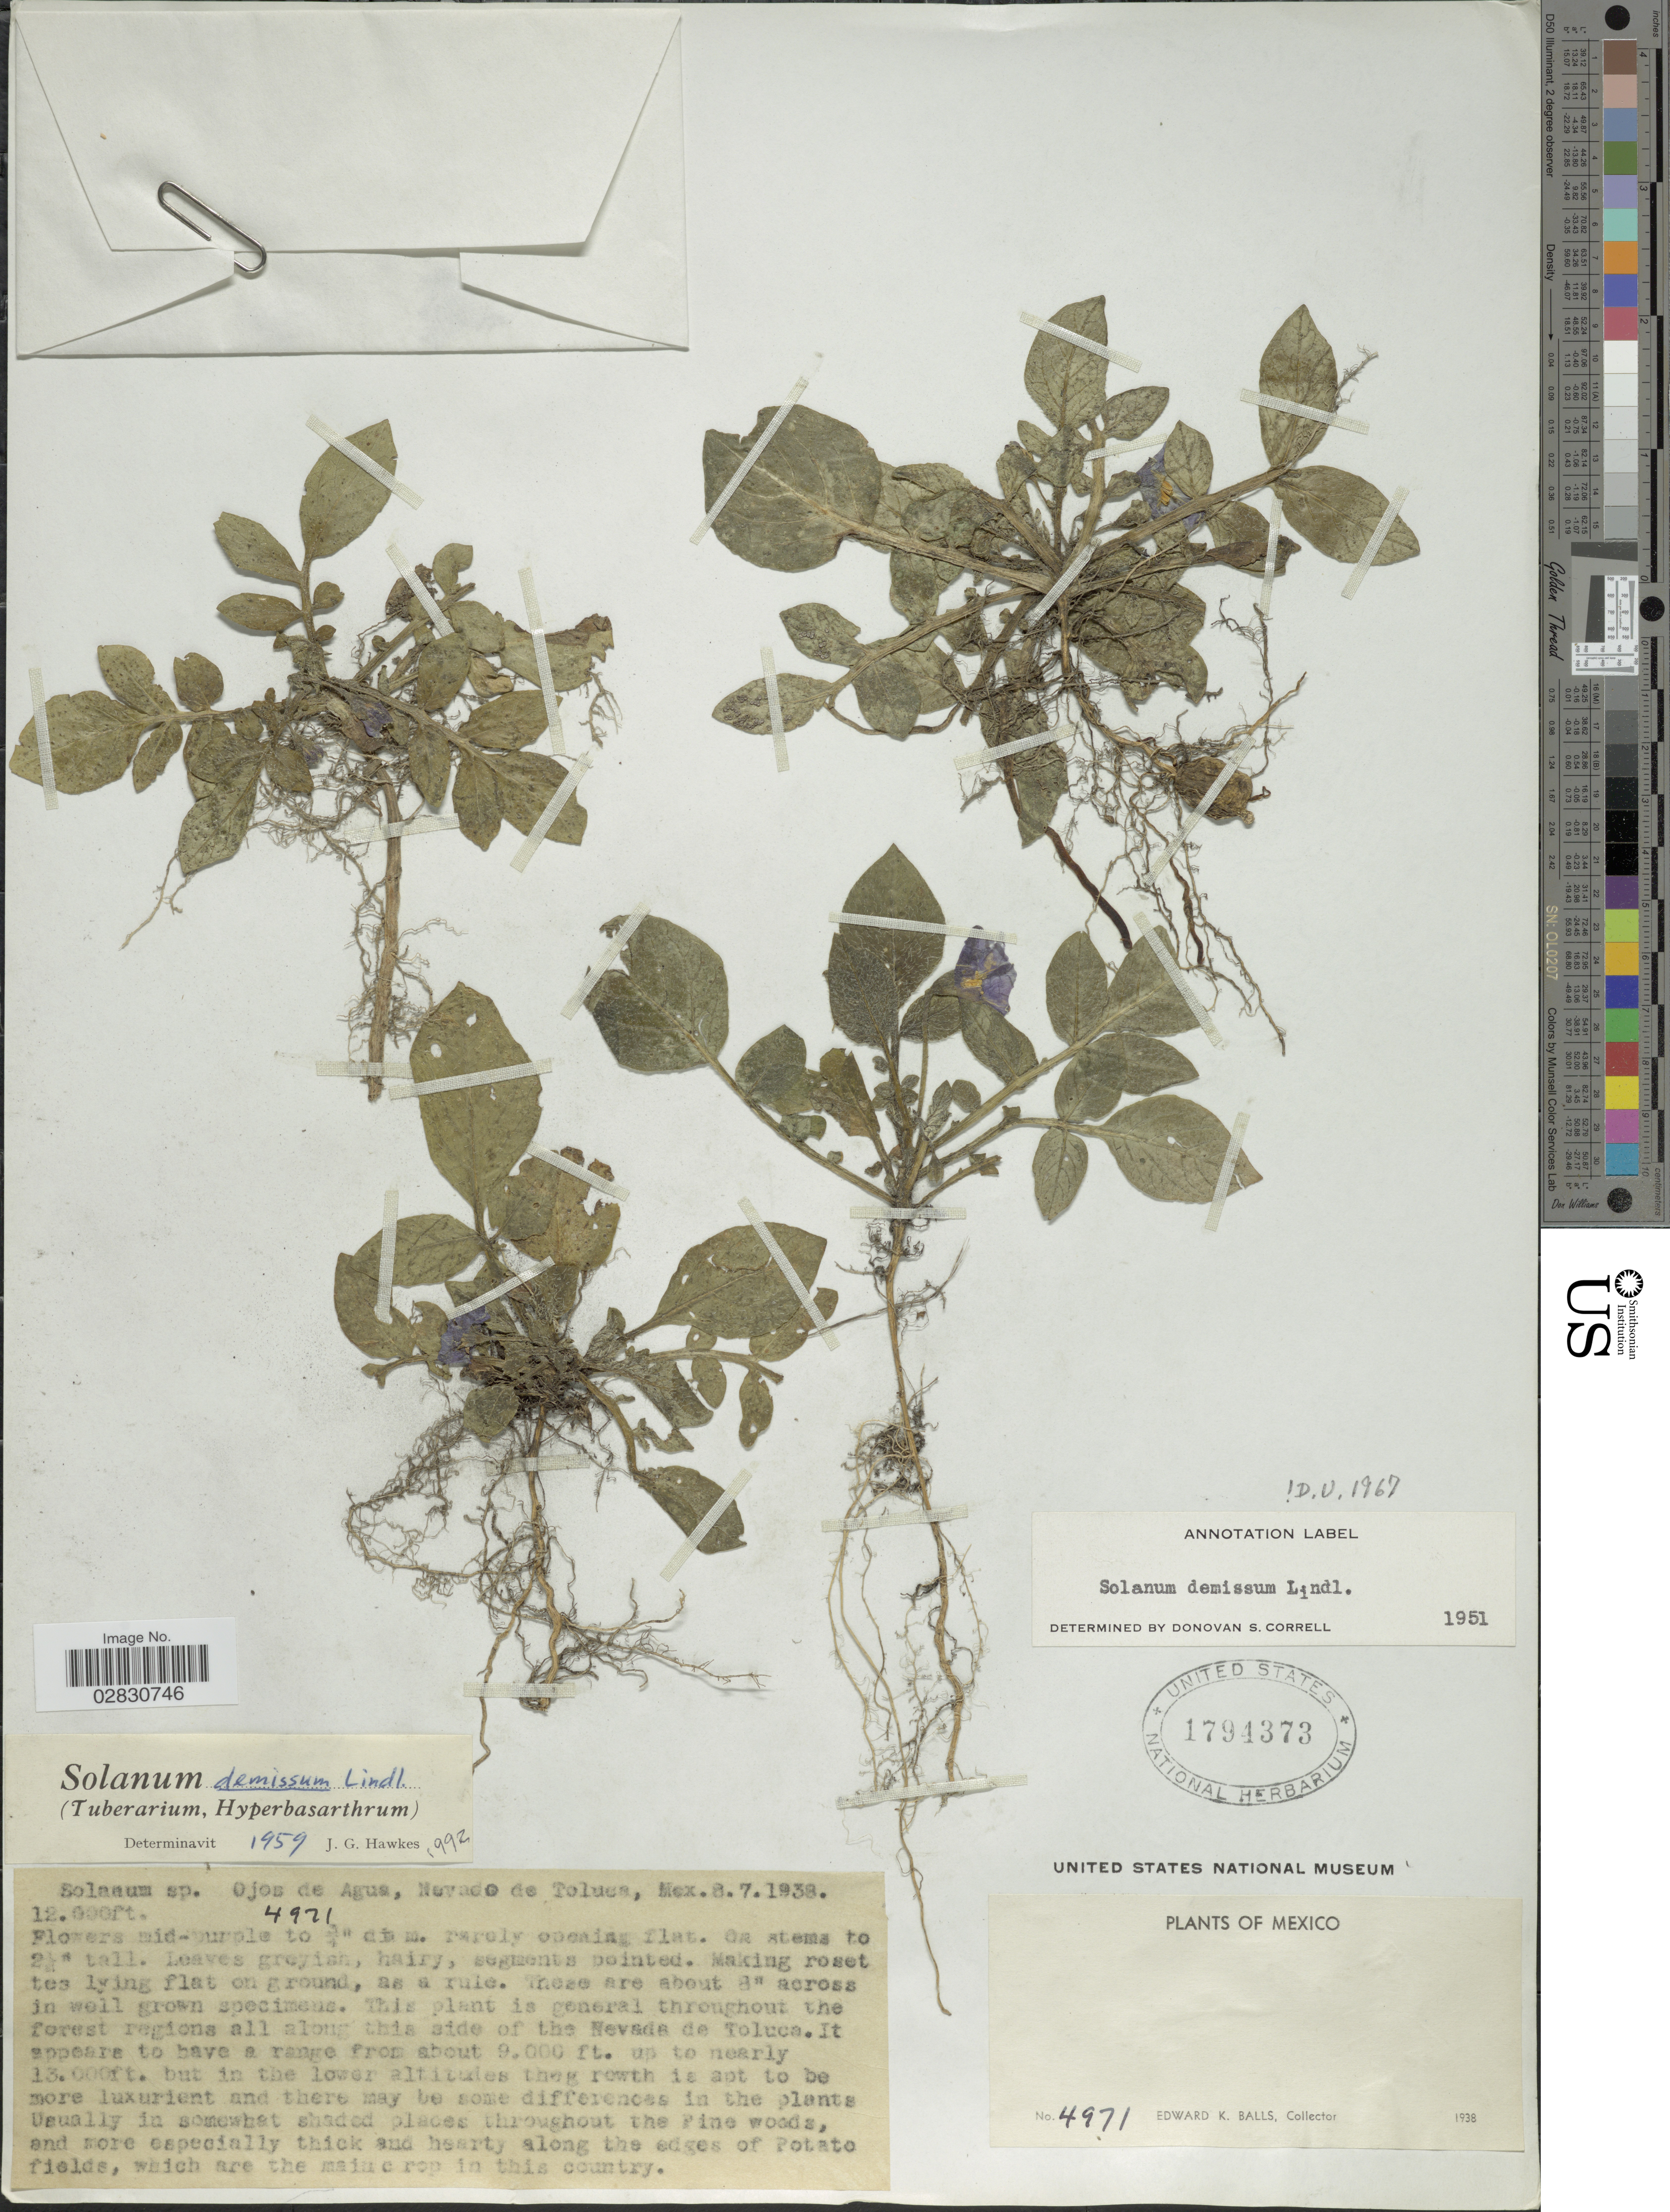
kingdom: Plantae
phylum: Tracheophyta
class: Magnoliopsida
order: Solanales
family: Solanaceae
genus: Solanum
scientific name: Solanum demissum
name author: Lindl.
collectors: E. K. Balls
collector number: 4921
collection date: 1938-07-08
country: Mexico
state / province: México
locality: Ojos de Agua, Nevado de Toluca, Mex.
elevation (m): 3840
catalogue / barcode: US 1794373